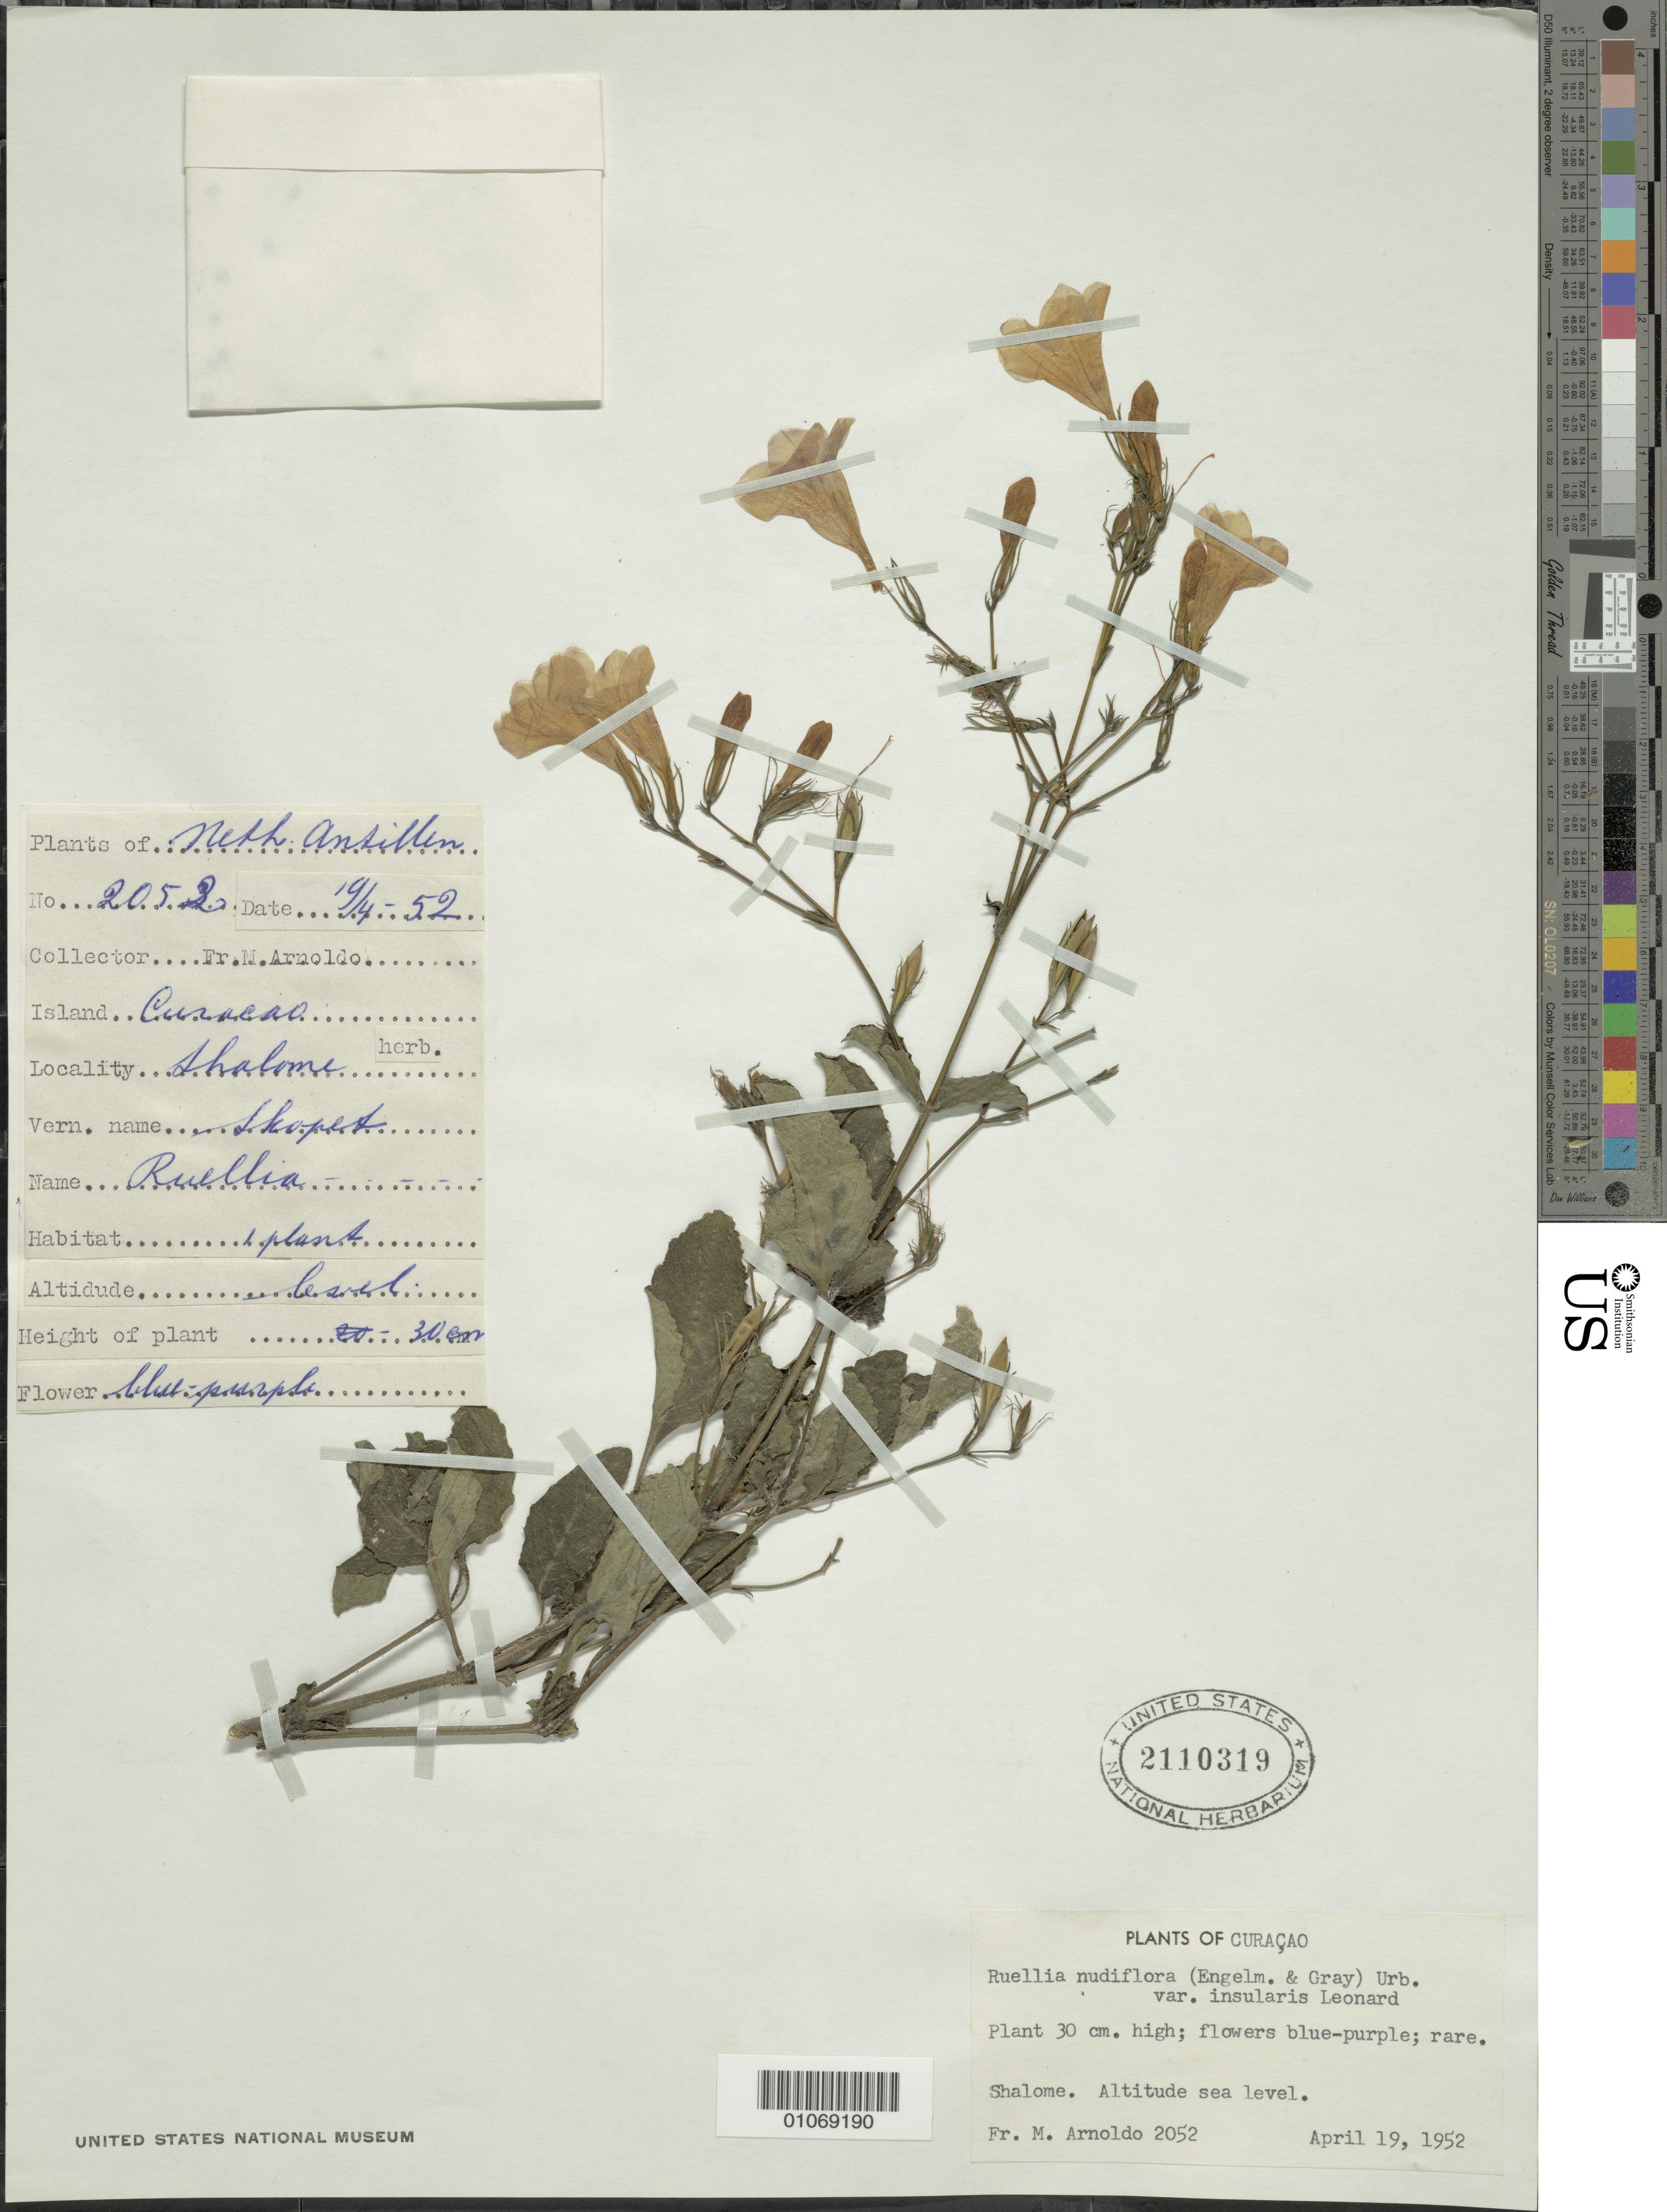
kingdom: Plantae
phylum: Tracheophyta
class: Magnoliopsida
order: Lamiales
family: Acanthaceae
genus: Ruellia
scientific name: Ruellia nudiflora var. insularis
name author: Leonard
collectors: N. Arnoldo-Broeders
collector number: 2052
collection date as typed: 19 Apr 1952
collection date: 1952-04-19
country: Curaçao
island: Curaçao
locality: Shalome.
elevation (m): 0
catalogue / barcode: US 2110319